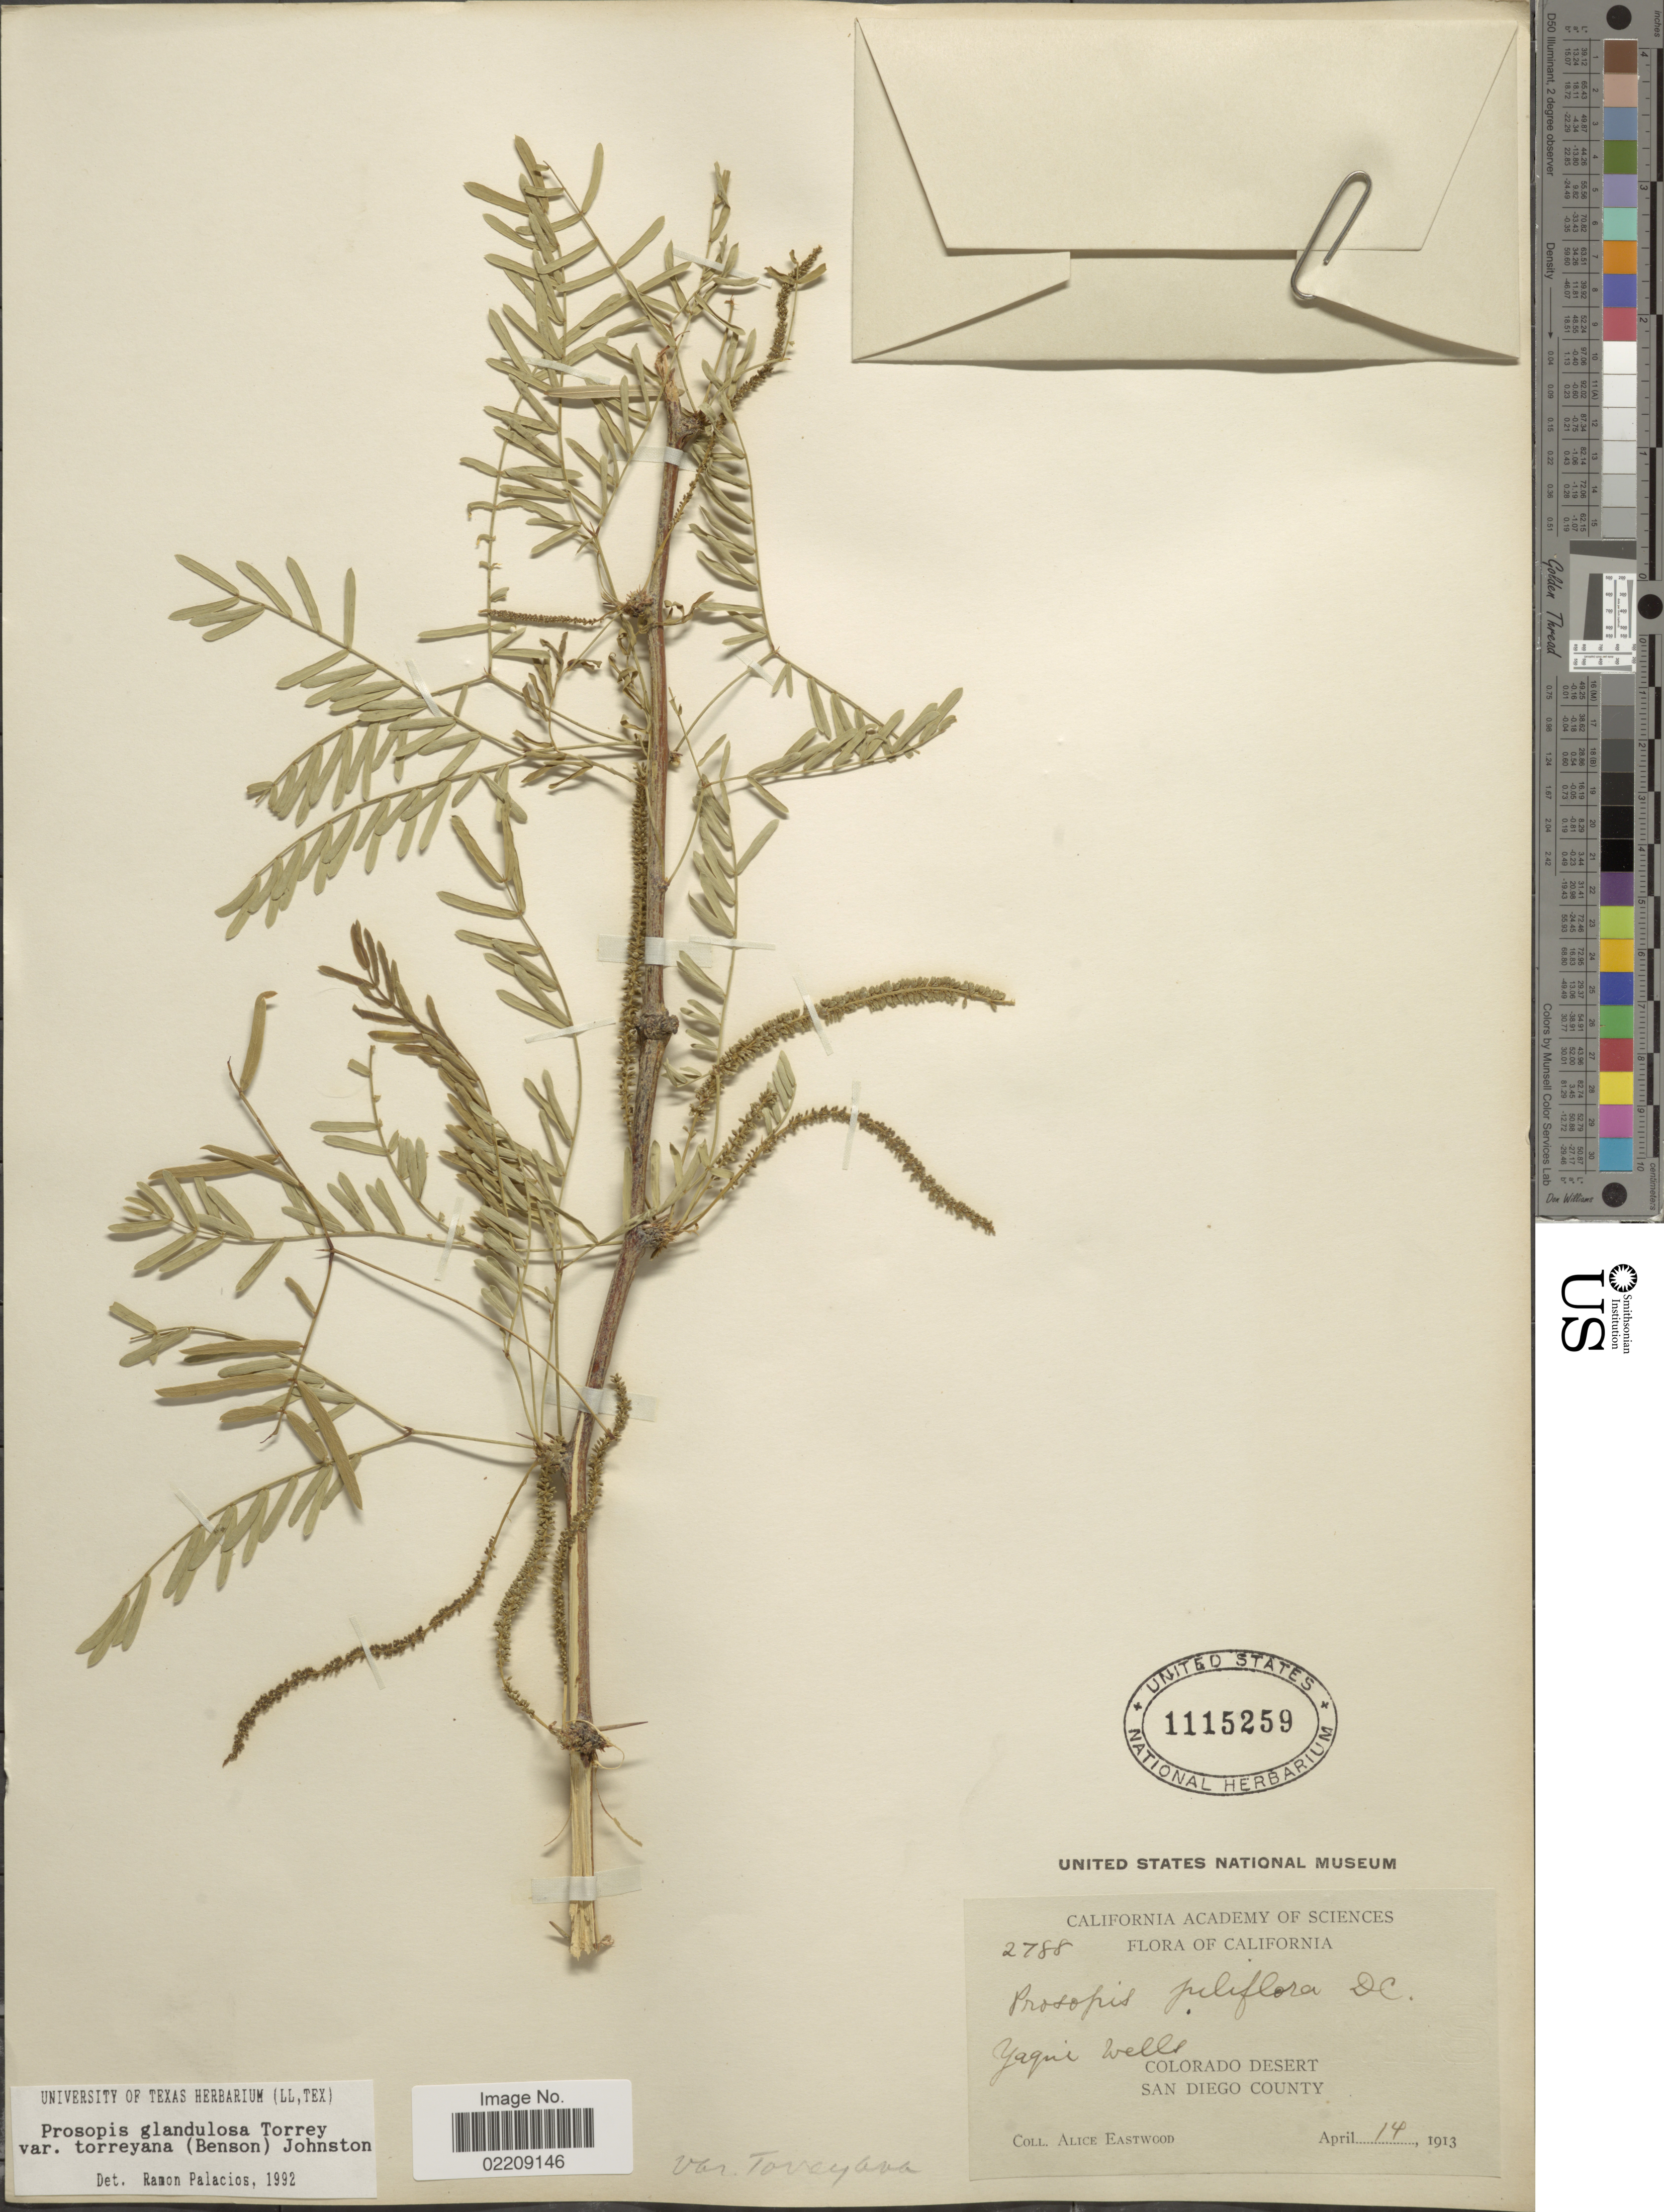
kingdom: Plantae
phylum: Tracheophyta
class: Magnoliopsida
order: Fabales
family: Fabaceae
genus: Neltuma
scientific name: Neltuma odorata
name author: (Torr. & Frém.) C. E. Hughes & G.P. Lewis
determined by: Strong, Mark T., (BOT), Smithsonian Institution - National Museum of Natural History (UNITED STATES)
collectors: A. Eastwood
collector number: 2788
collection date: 1913-04-14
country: United States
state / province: California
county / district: San Diego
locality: Yaqui Wells, Colorado Desert, San Diego County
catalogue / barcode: US 1115259